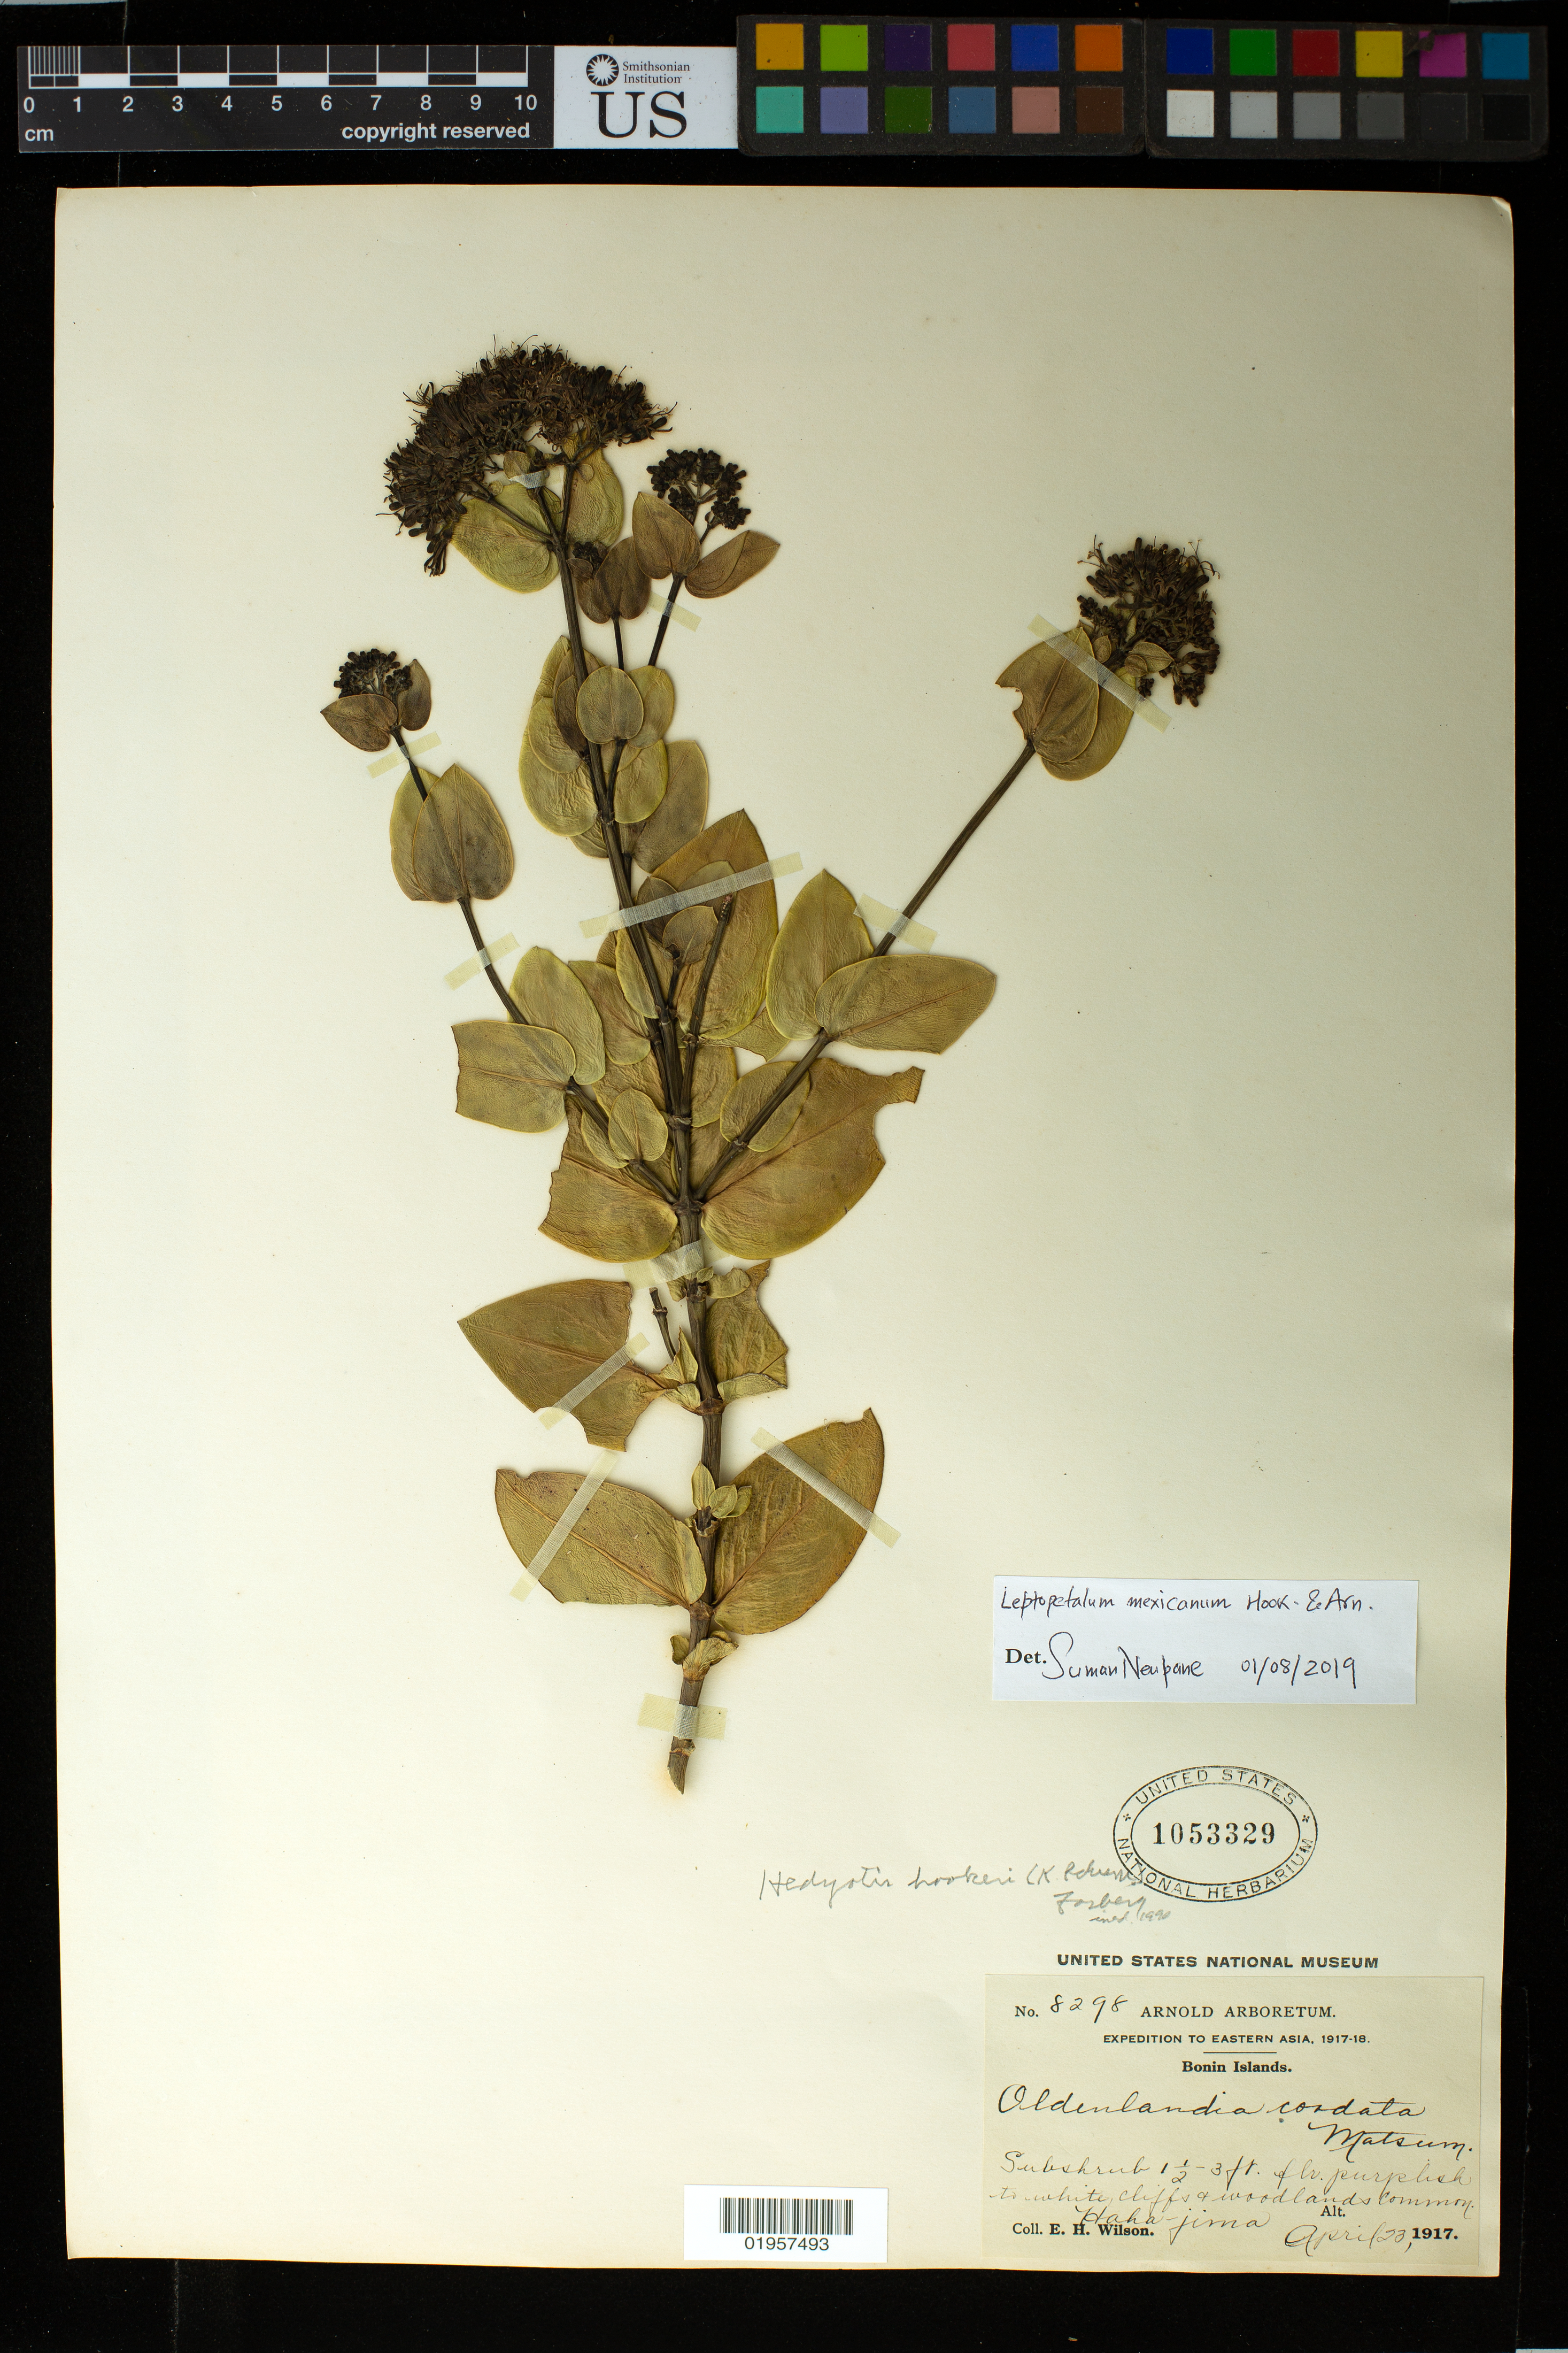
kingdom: Plantae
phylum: Tracheophyta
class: Magnoliopsida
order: Gentianales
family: Rubiaceae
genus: Leptopetalum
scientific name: Leptopetalum mexicanum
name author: Hook. & Arn.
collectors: E. Wilson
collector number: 8298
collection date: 1917-04-23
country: Japan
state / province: Tokyo, Federal City of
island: Bonin Islands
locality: Bonin Islands. Haha-jima.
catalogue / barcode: US 1053329